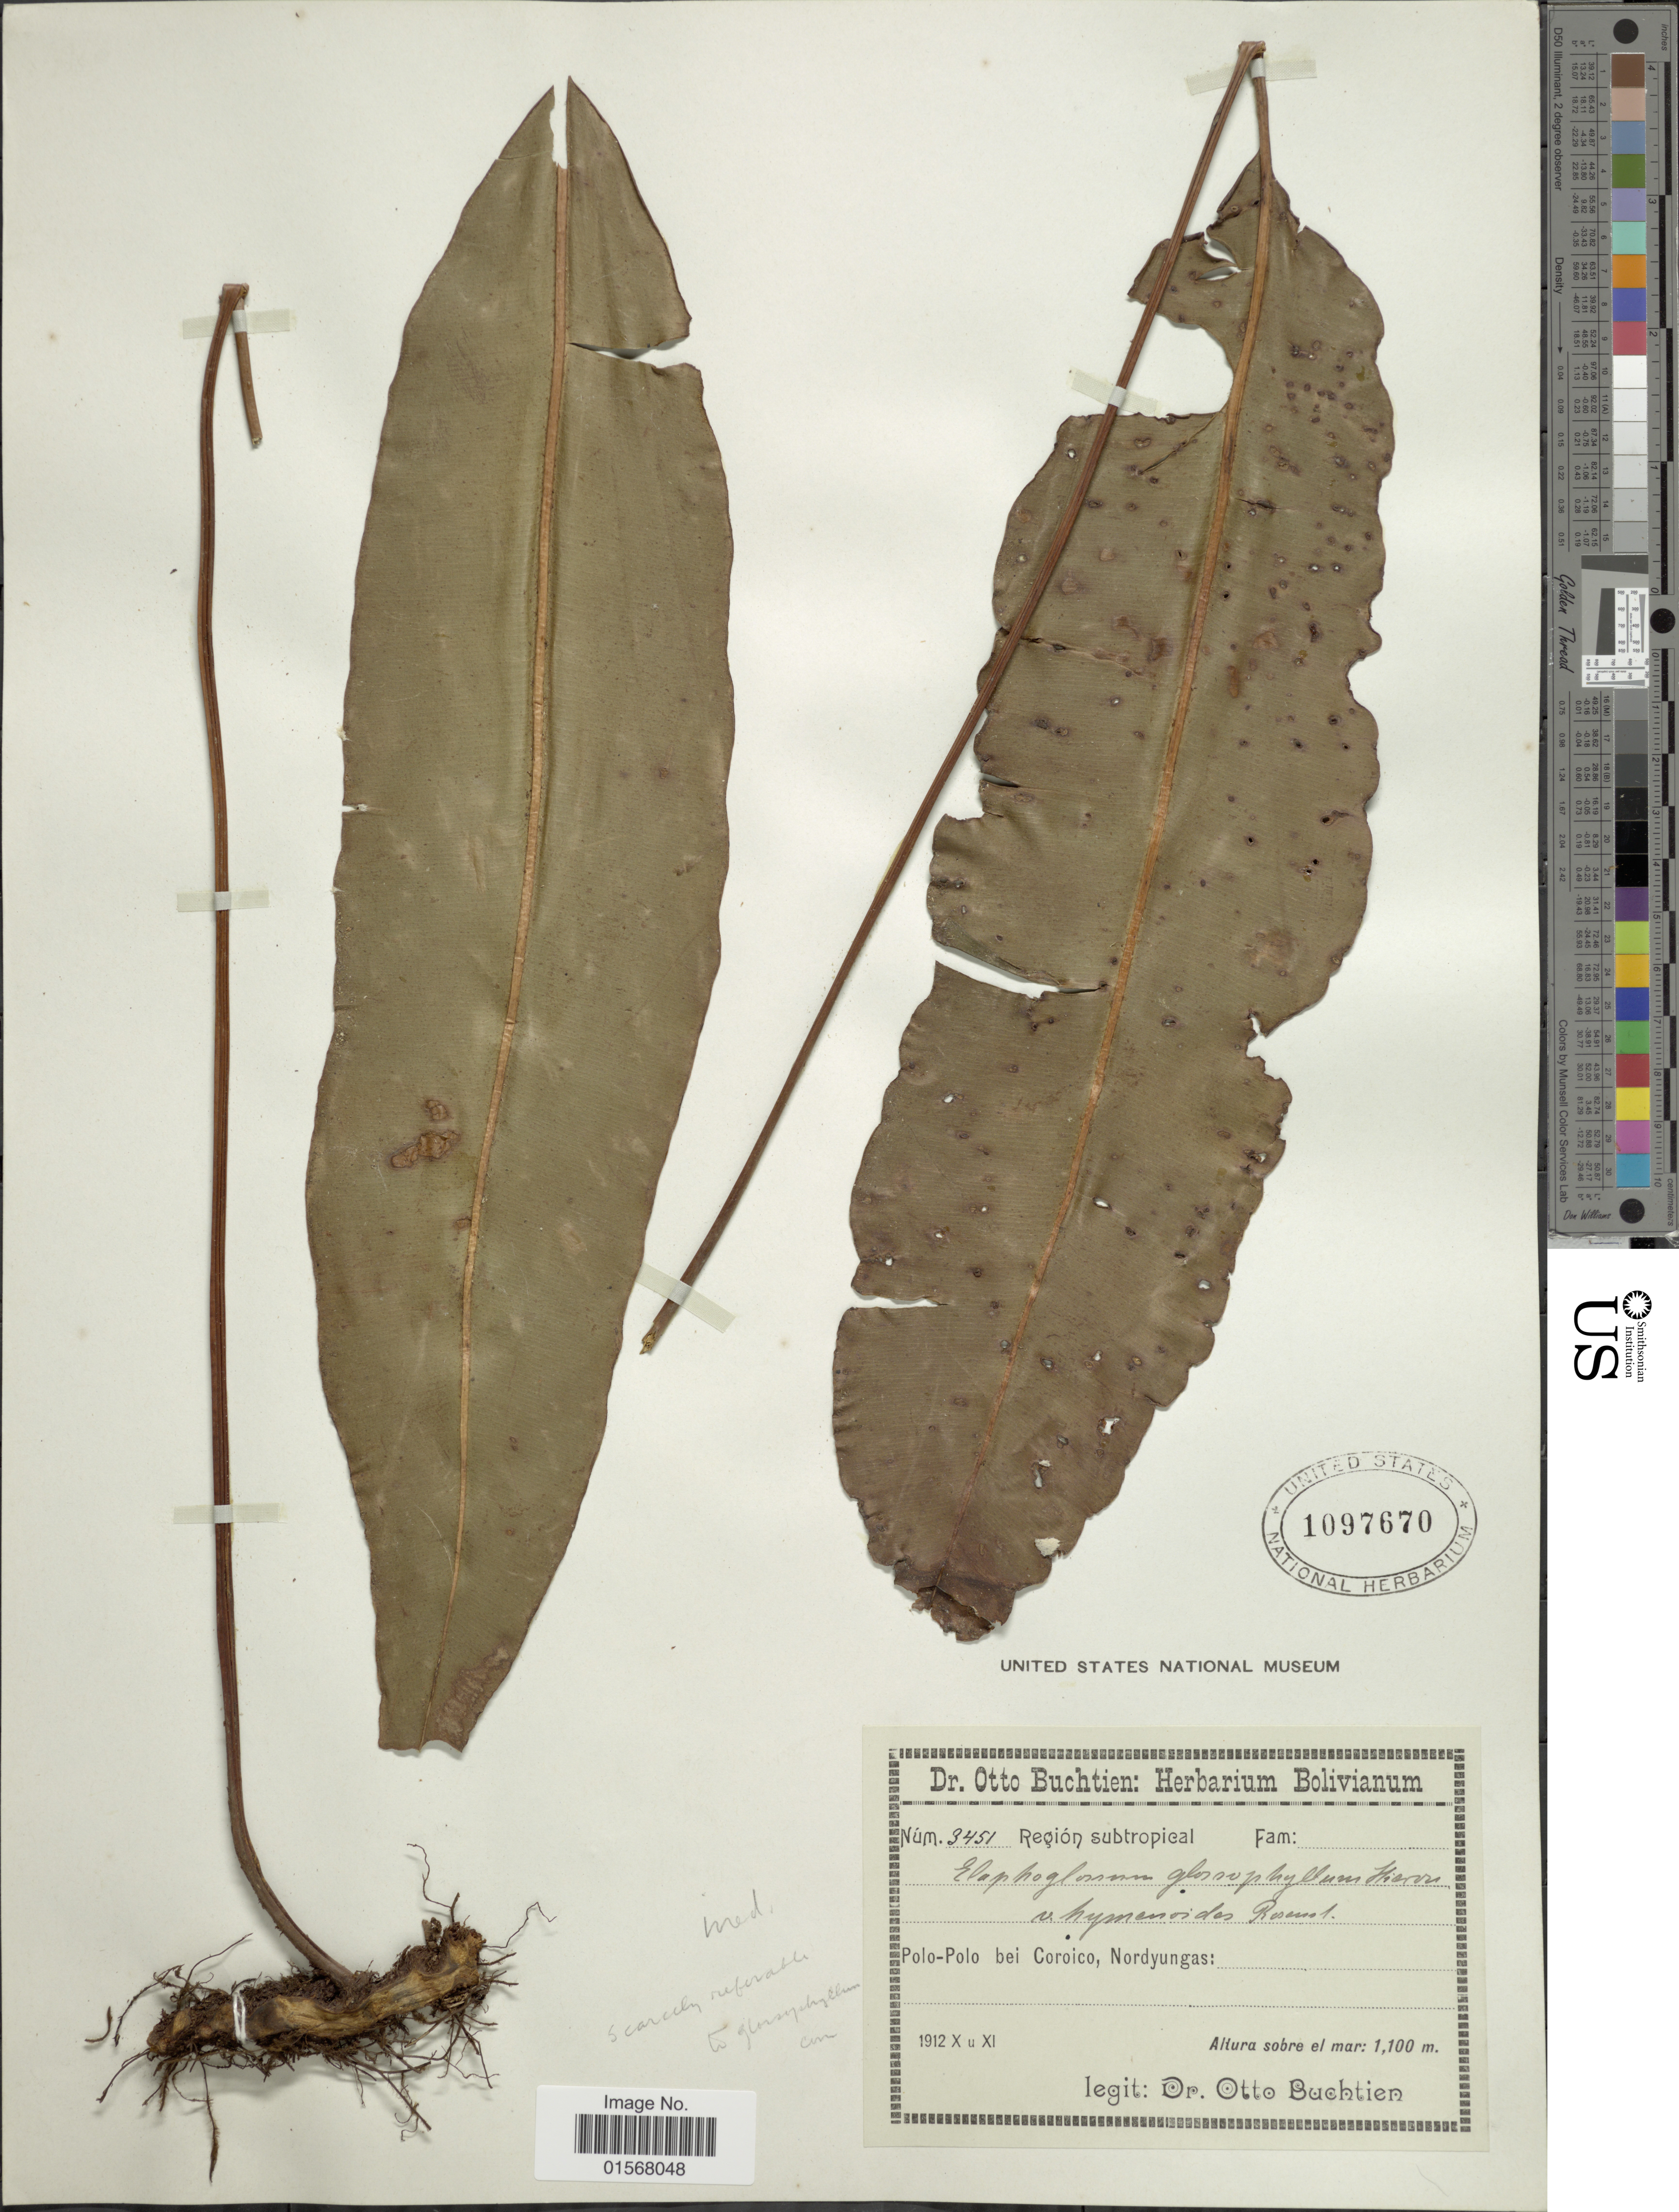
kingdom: Plantae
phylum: Tracheophyta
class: Polypodiopsida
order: Polypodiales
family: Dryopteridaceae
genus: Elaphoglossum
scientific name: Elaphoglossum sp.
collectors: O. Buchtien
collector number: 3451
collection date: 1912-10/1912-11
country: Bolivia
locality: Polo-Polo bei Coroico, Nordyungas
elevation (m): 1100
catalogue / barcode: US 1097670